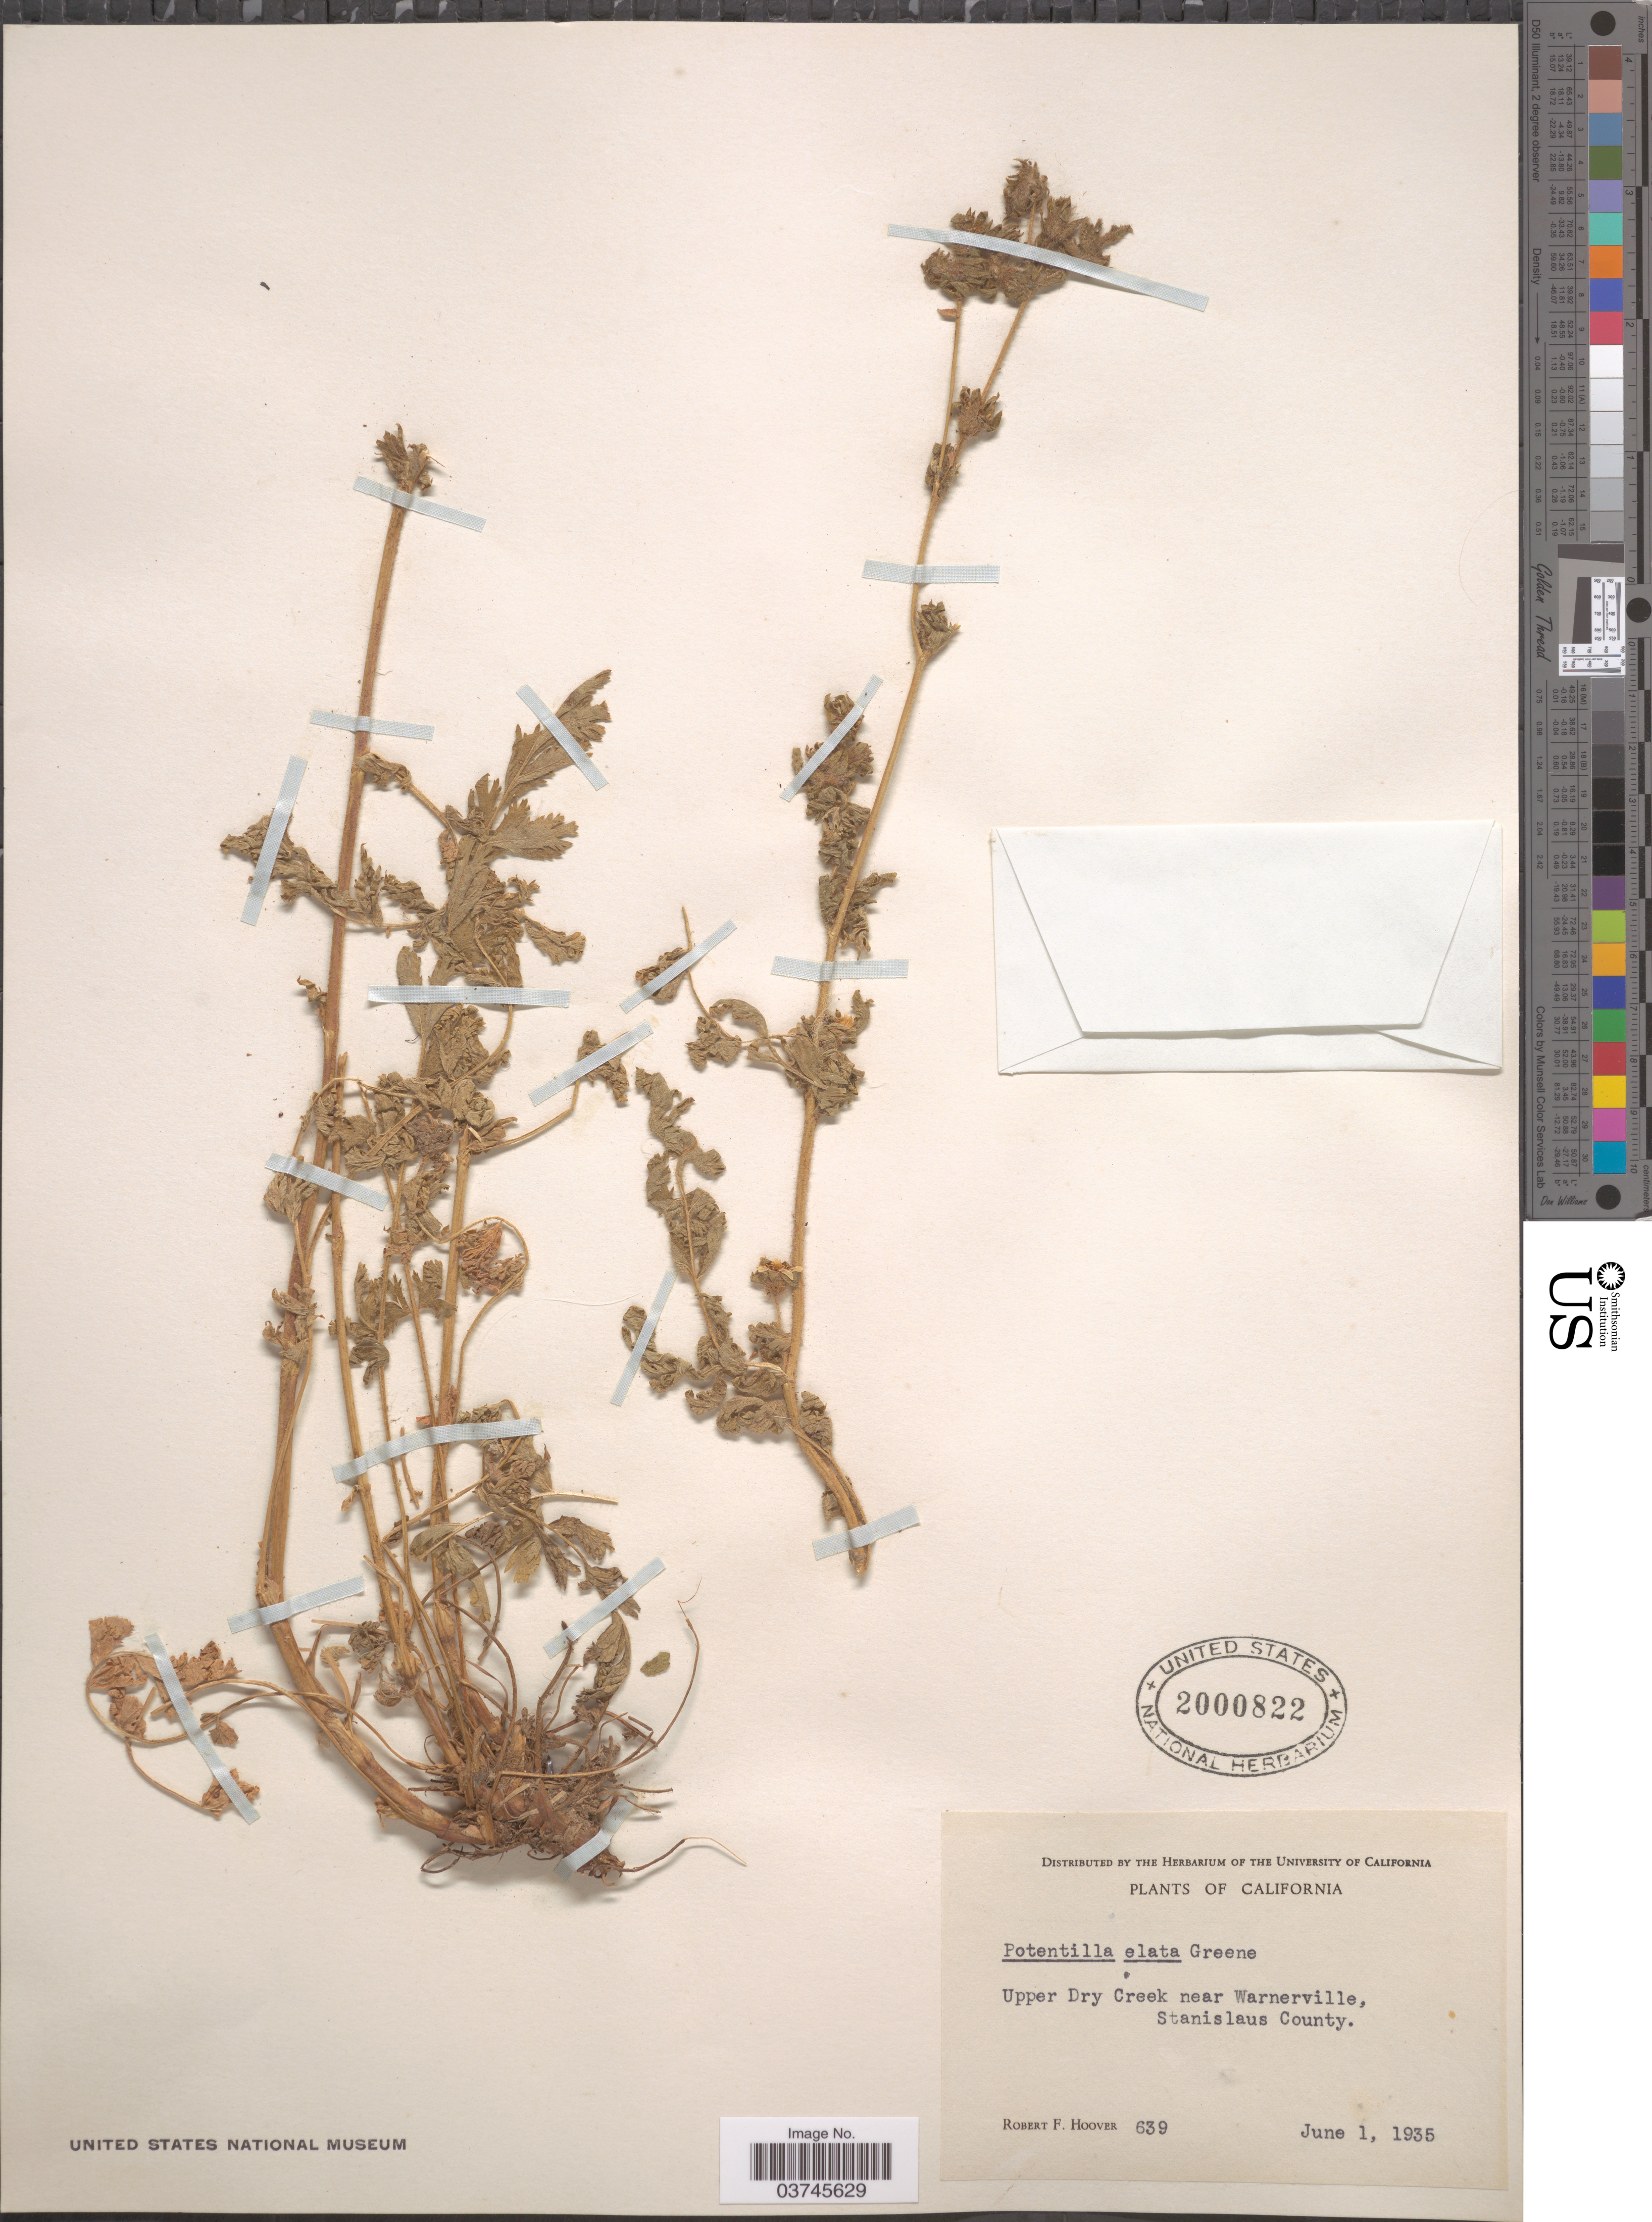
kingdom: Plantae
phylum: Tracheophyta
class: Magnoliopsida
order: Rosales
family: Rosaceae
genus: Potentilla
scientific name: Potentilla californica var. elata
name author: Greene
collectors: R. F. Hoover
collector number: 639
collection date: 1935-06-01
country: United States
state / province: California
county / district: Stanislaus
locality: Upper Dry Creek near Warnerville, Stanislaus County.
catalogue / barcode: US 2000822